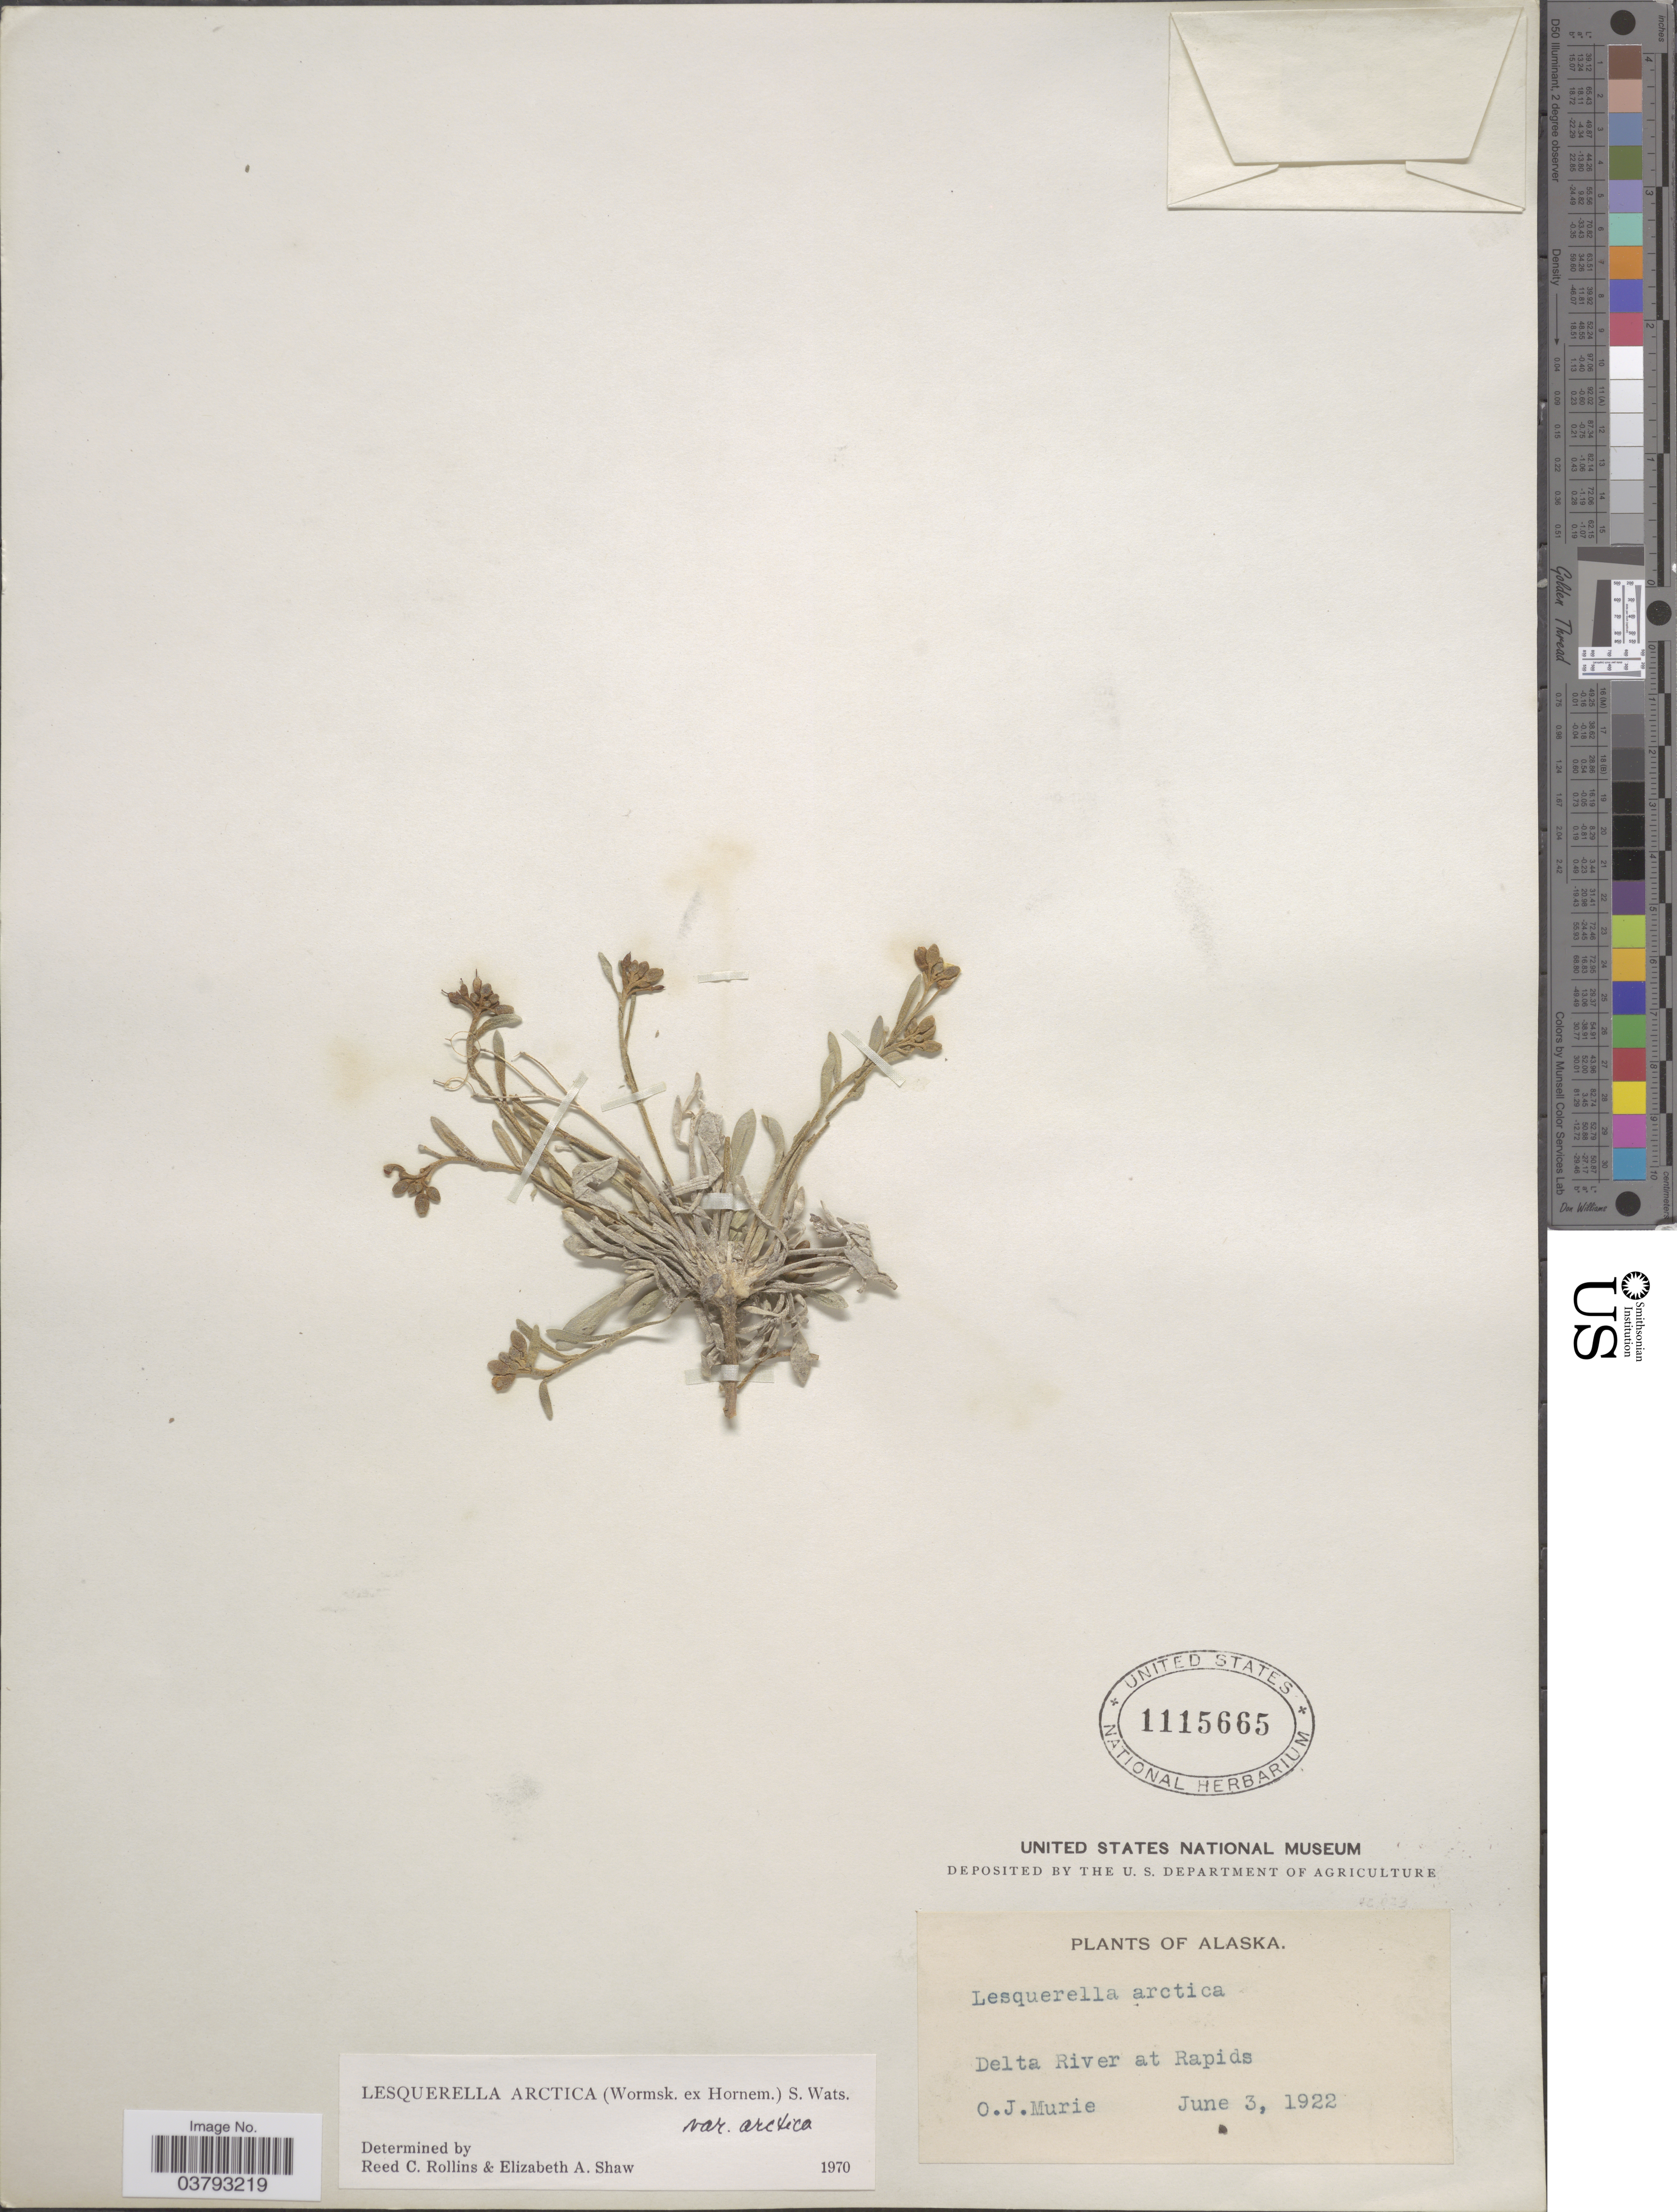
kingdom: Plantae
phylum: Tracheophyta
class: Magnoliopsida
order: Brassicales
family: Brassicaceae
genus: Lesquerella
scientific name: Lesquerella arctica var. arctica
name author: (Wormsk. ex Hornem.) S. Watson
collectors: O. Murie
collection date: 1922-06-03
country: United States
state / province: Alaska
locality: Delta River at Rapids.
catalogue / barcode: US 1115665